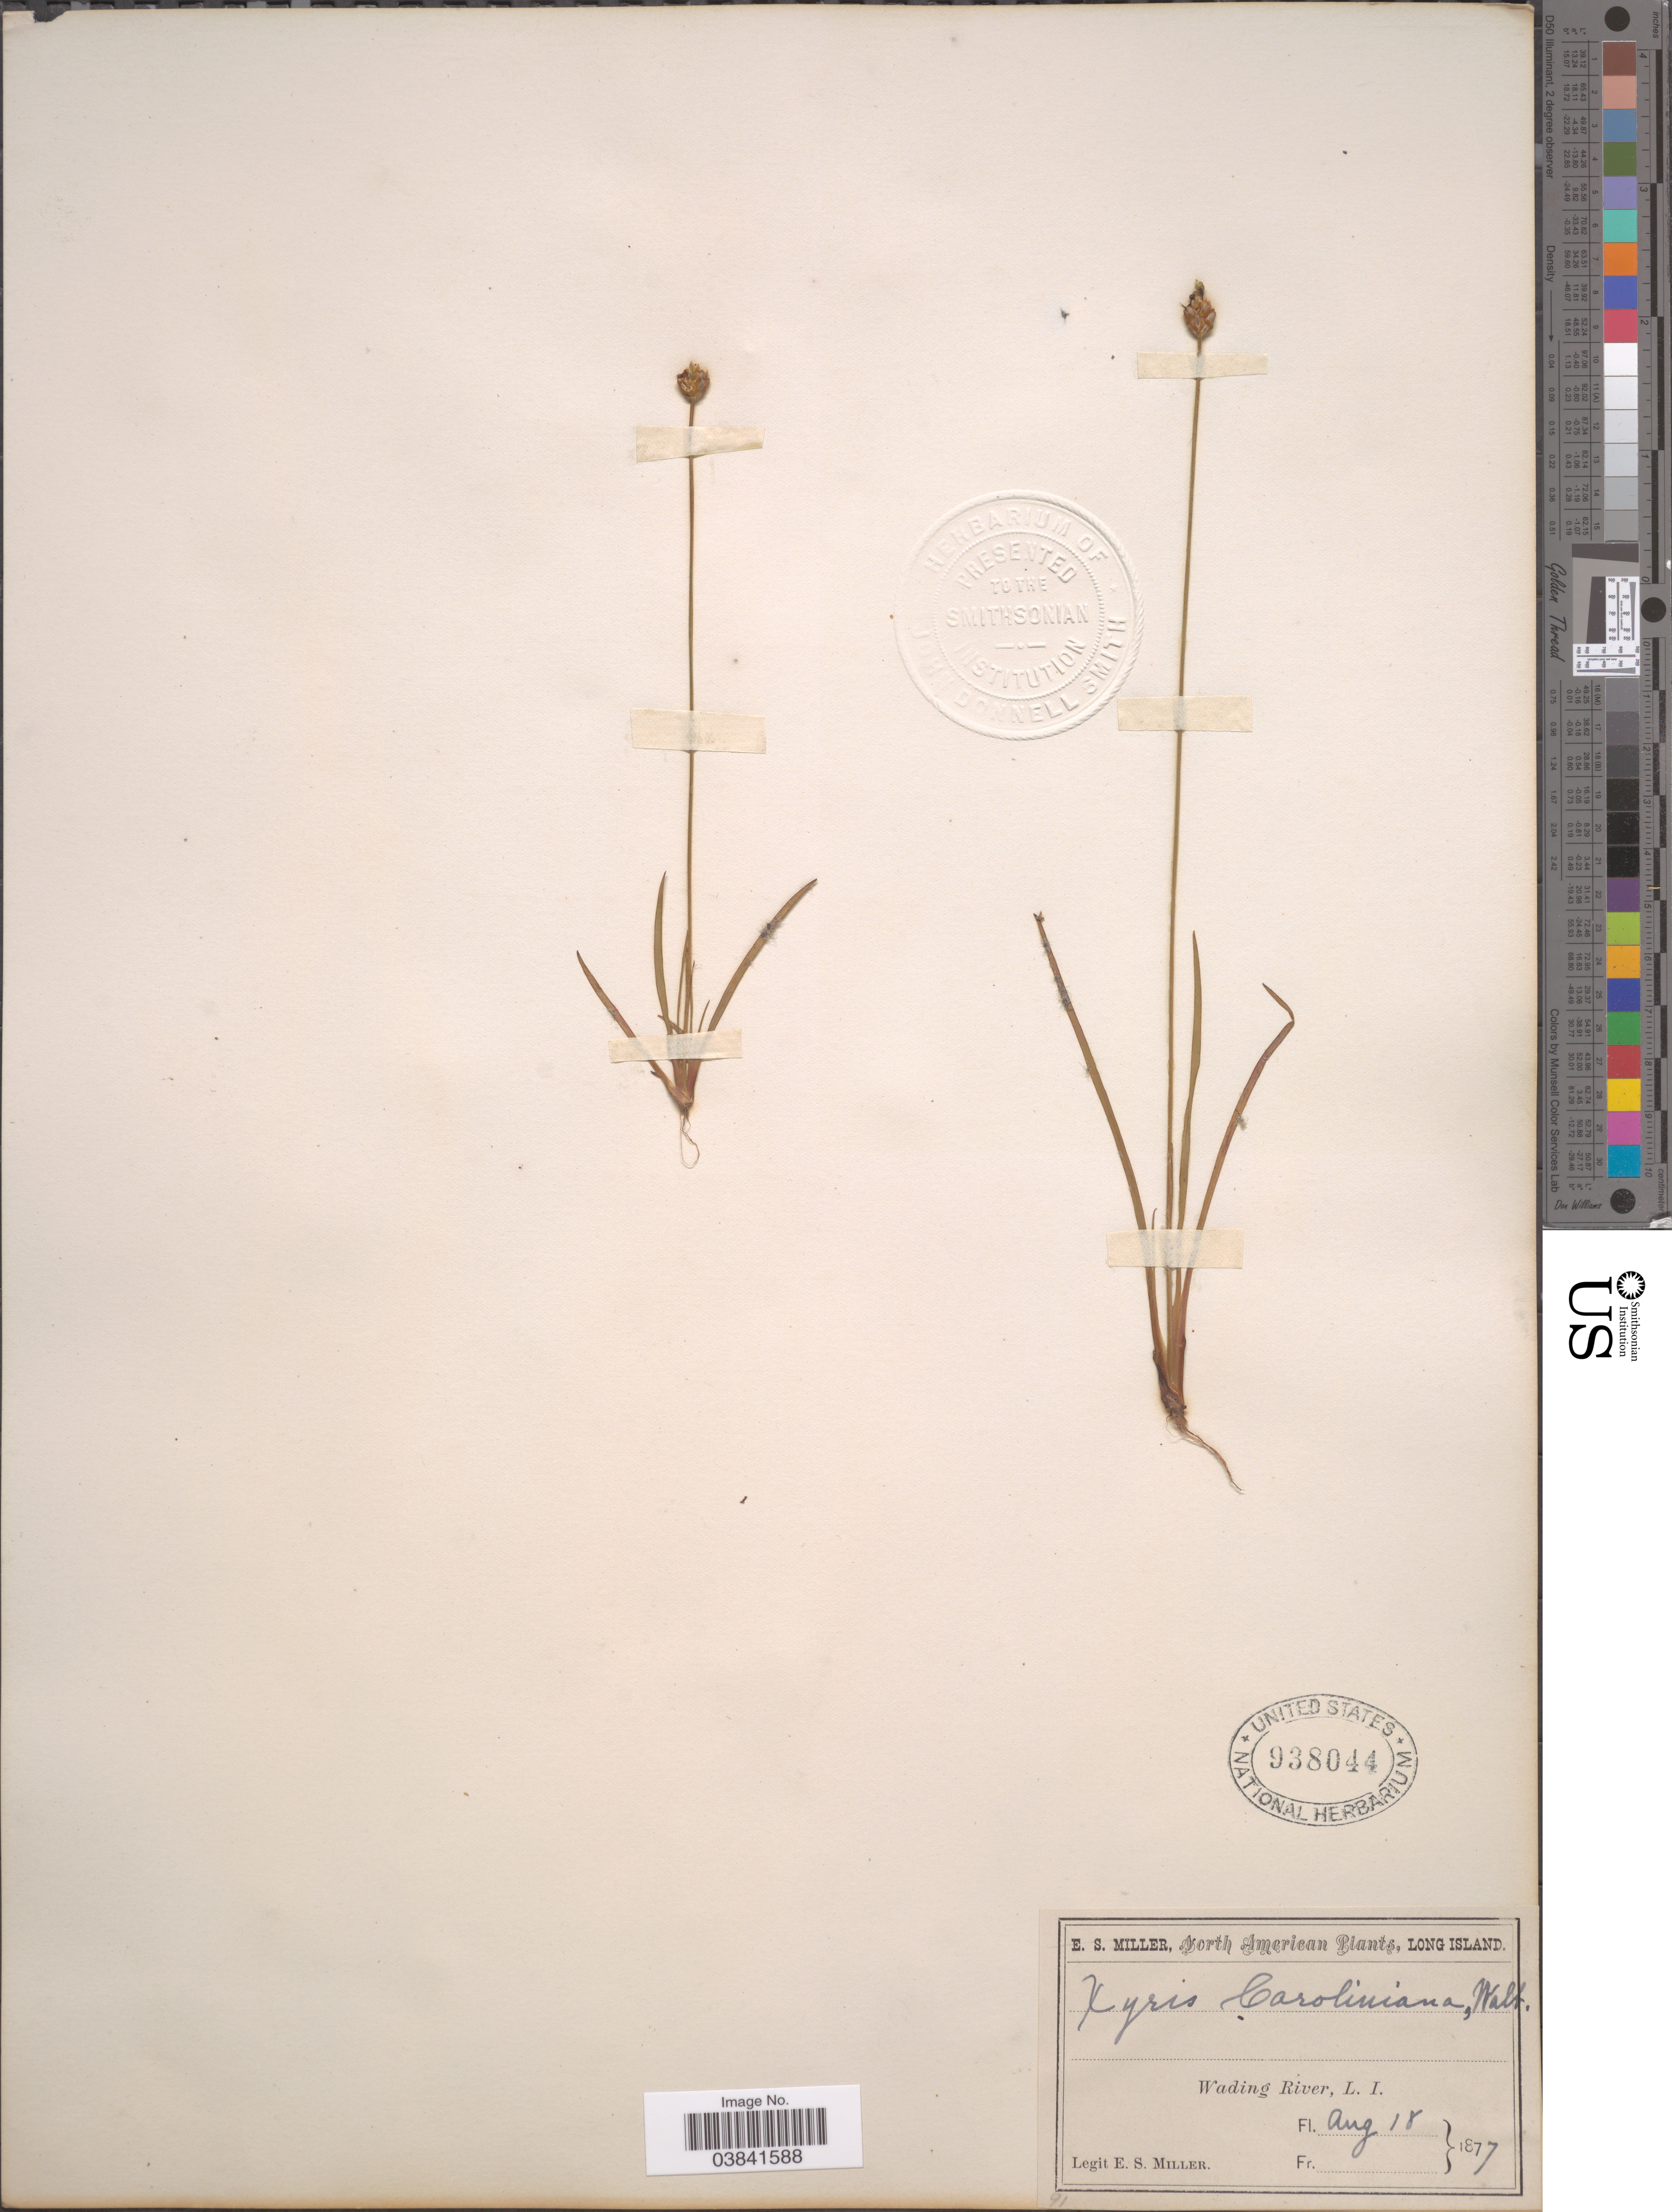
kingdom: Plantae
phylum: Tracheophyta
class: Liliopsida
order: Poales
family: Xyridaceae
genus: Xyris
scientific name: Xyris difformis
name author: Chapm.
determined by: Strong, Mark T., (BOT), Smithsonian Institution - National Museum of Natural History (UNITED STATES)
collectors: E. S. Miller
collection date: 1877-08-18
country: United States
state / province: New York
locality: Wading River, L. I.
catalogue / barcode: US 938044